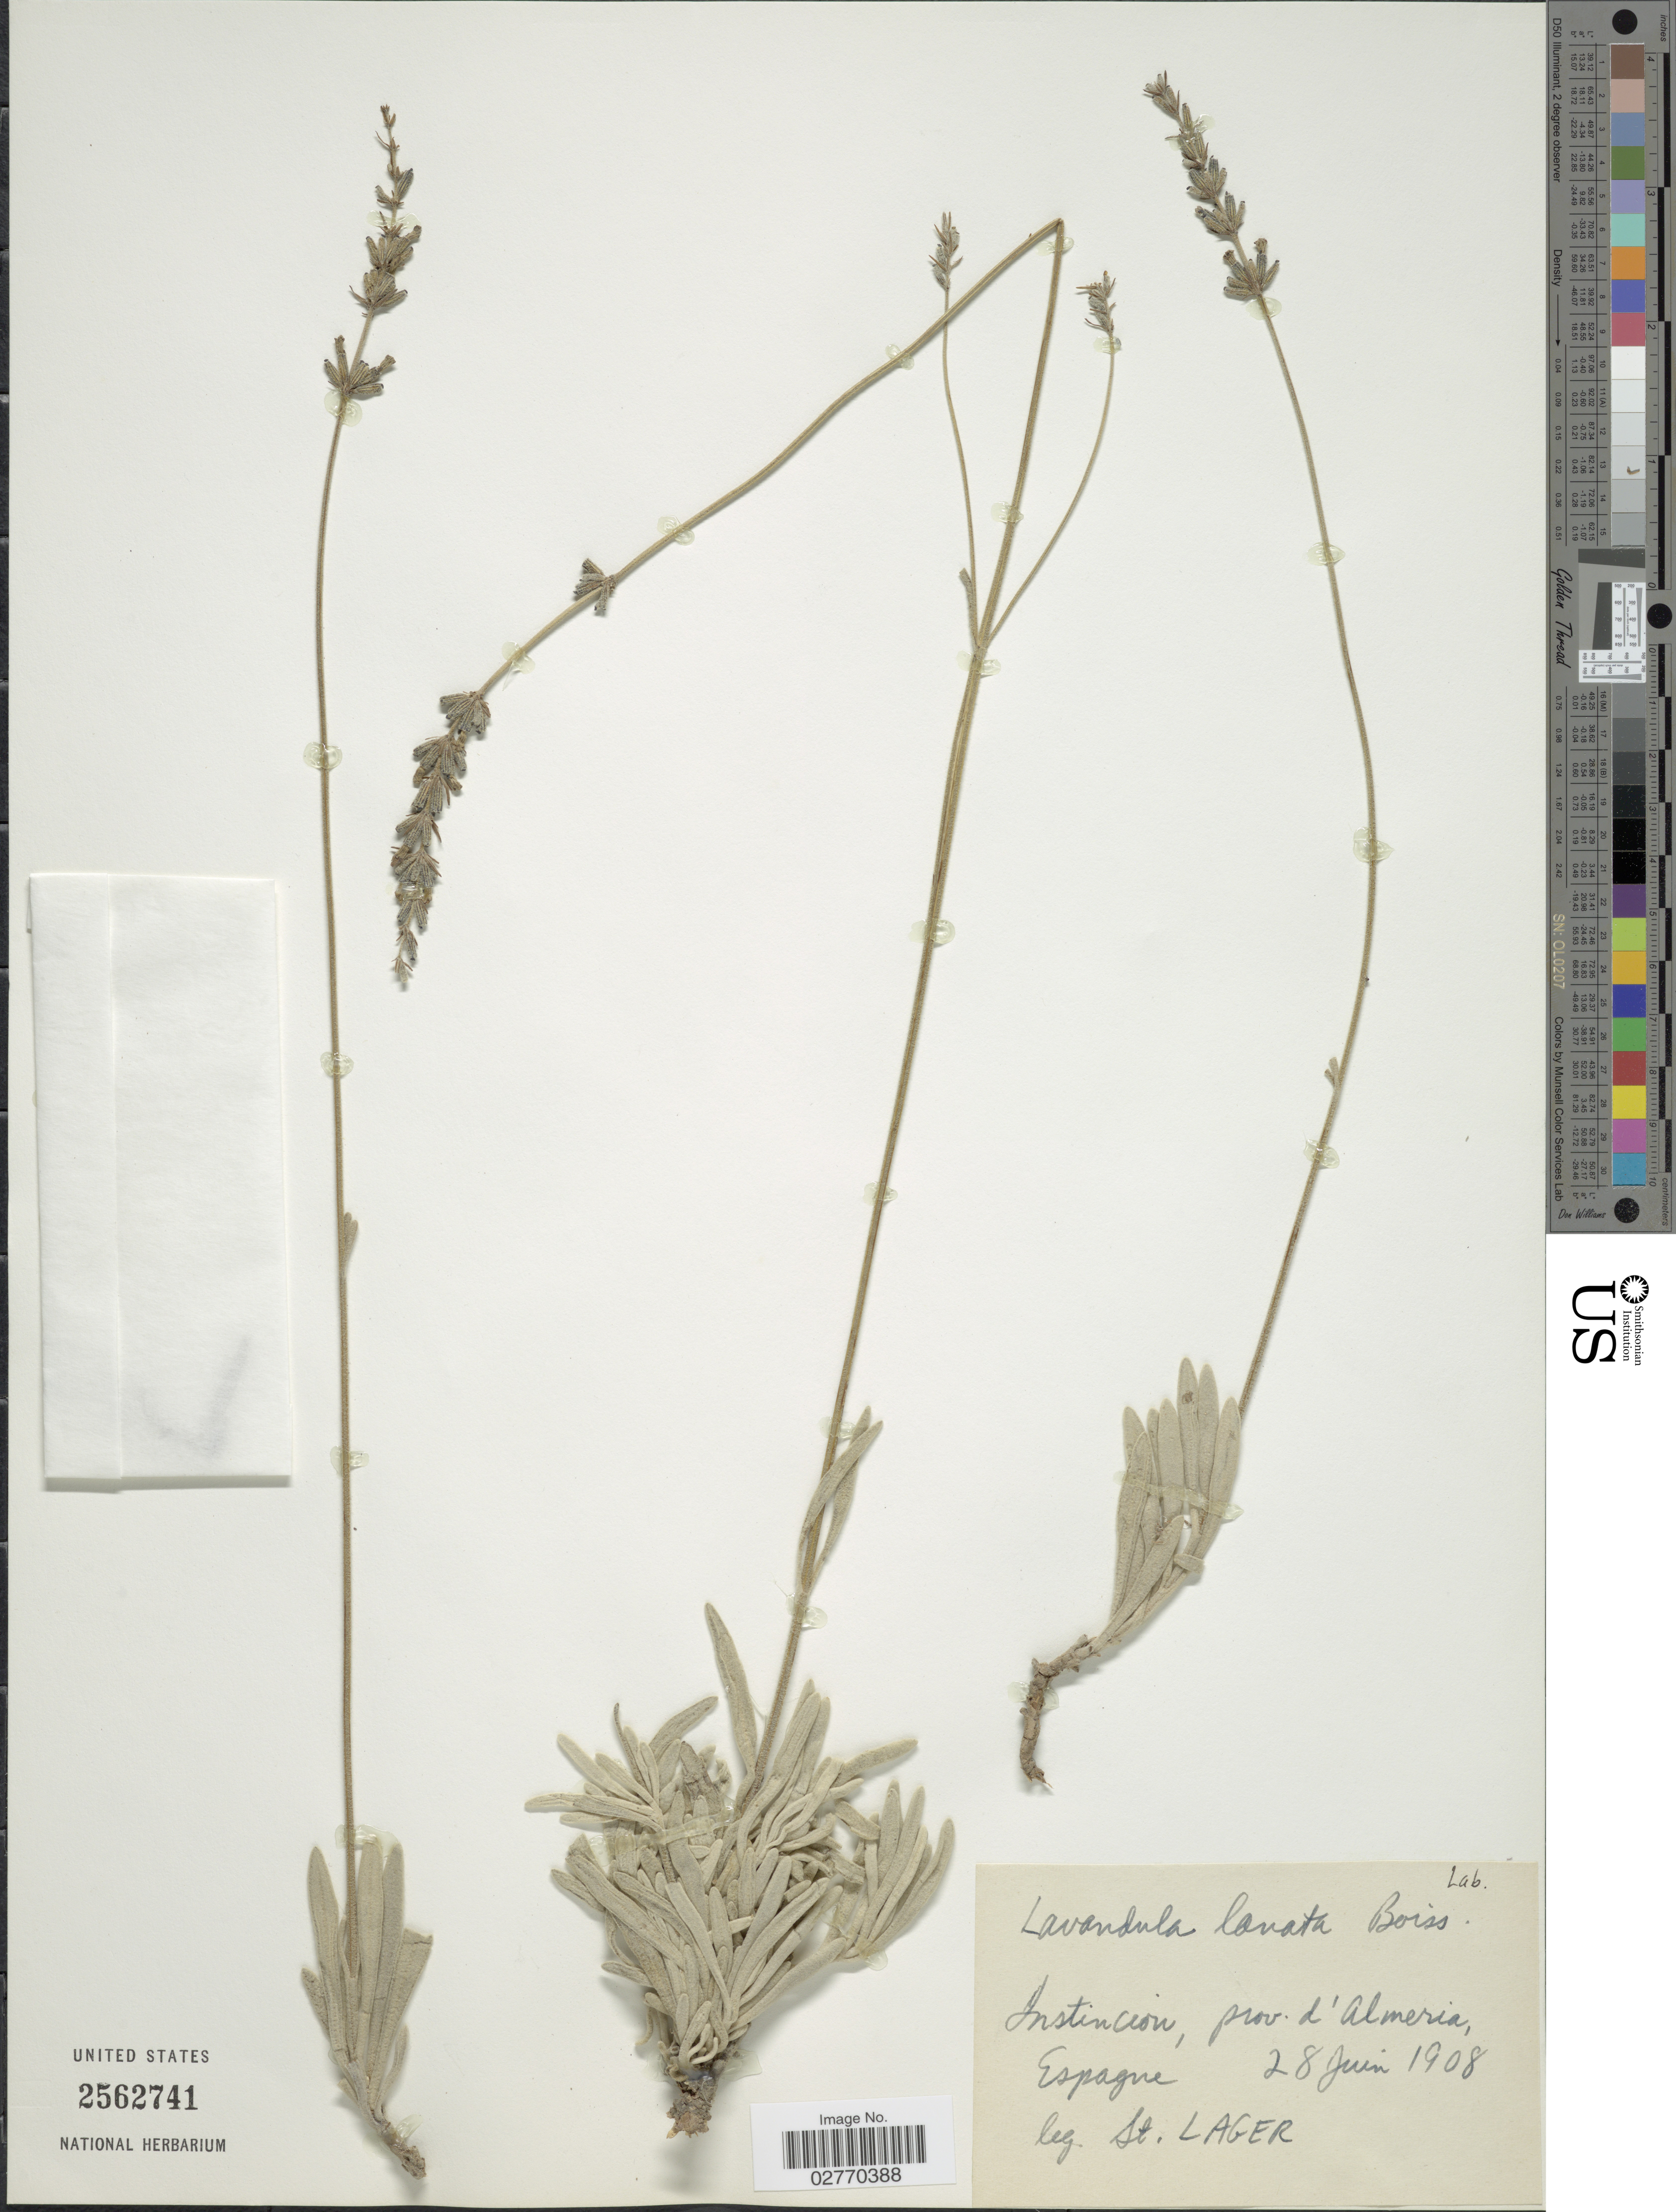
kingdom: Plantae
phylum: Tracheophyta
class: Magnoliopsida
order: Lamiales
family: Lamiaceae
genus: Lavandula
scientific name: Lavandula lanata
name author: Boiss.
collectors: -. St. Lager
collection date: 1908-06-28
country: Spain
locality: Instincion, prov. d'Almeria. Espagne.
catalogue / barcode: US 2562741